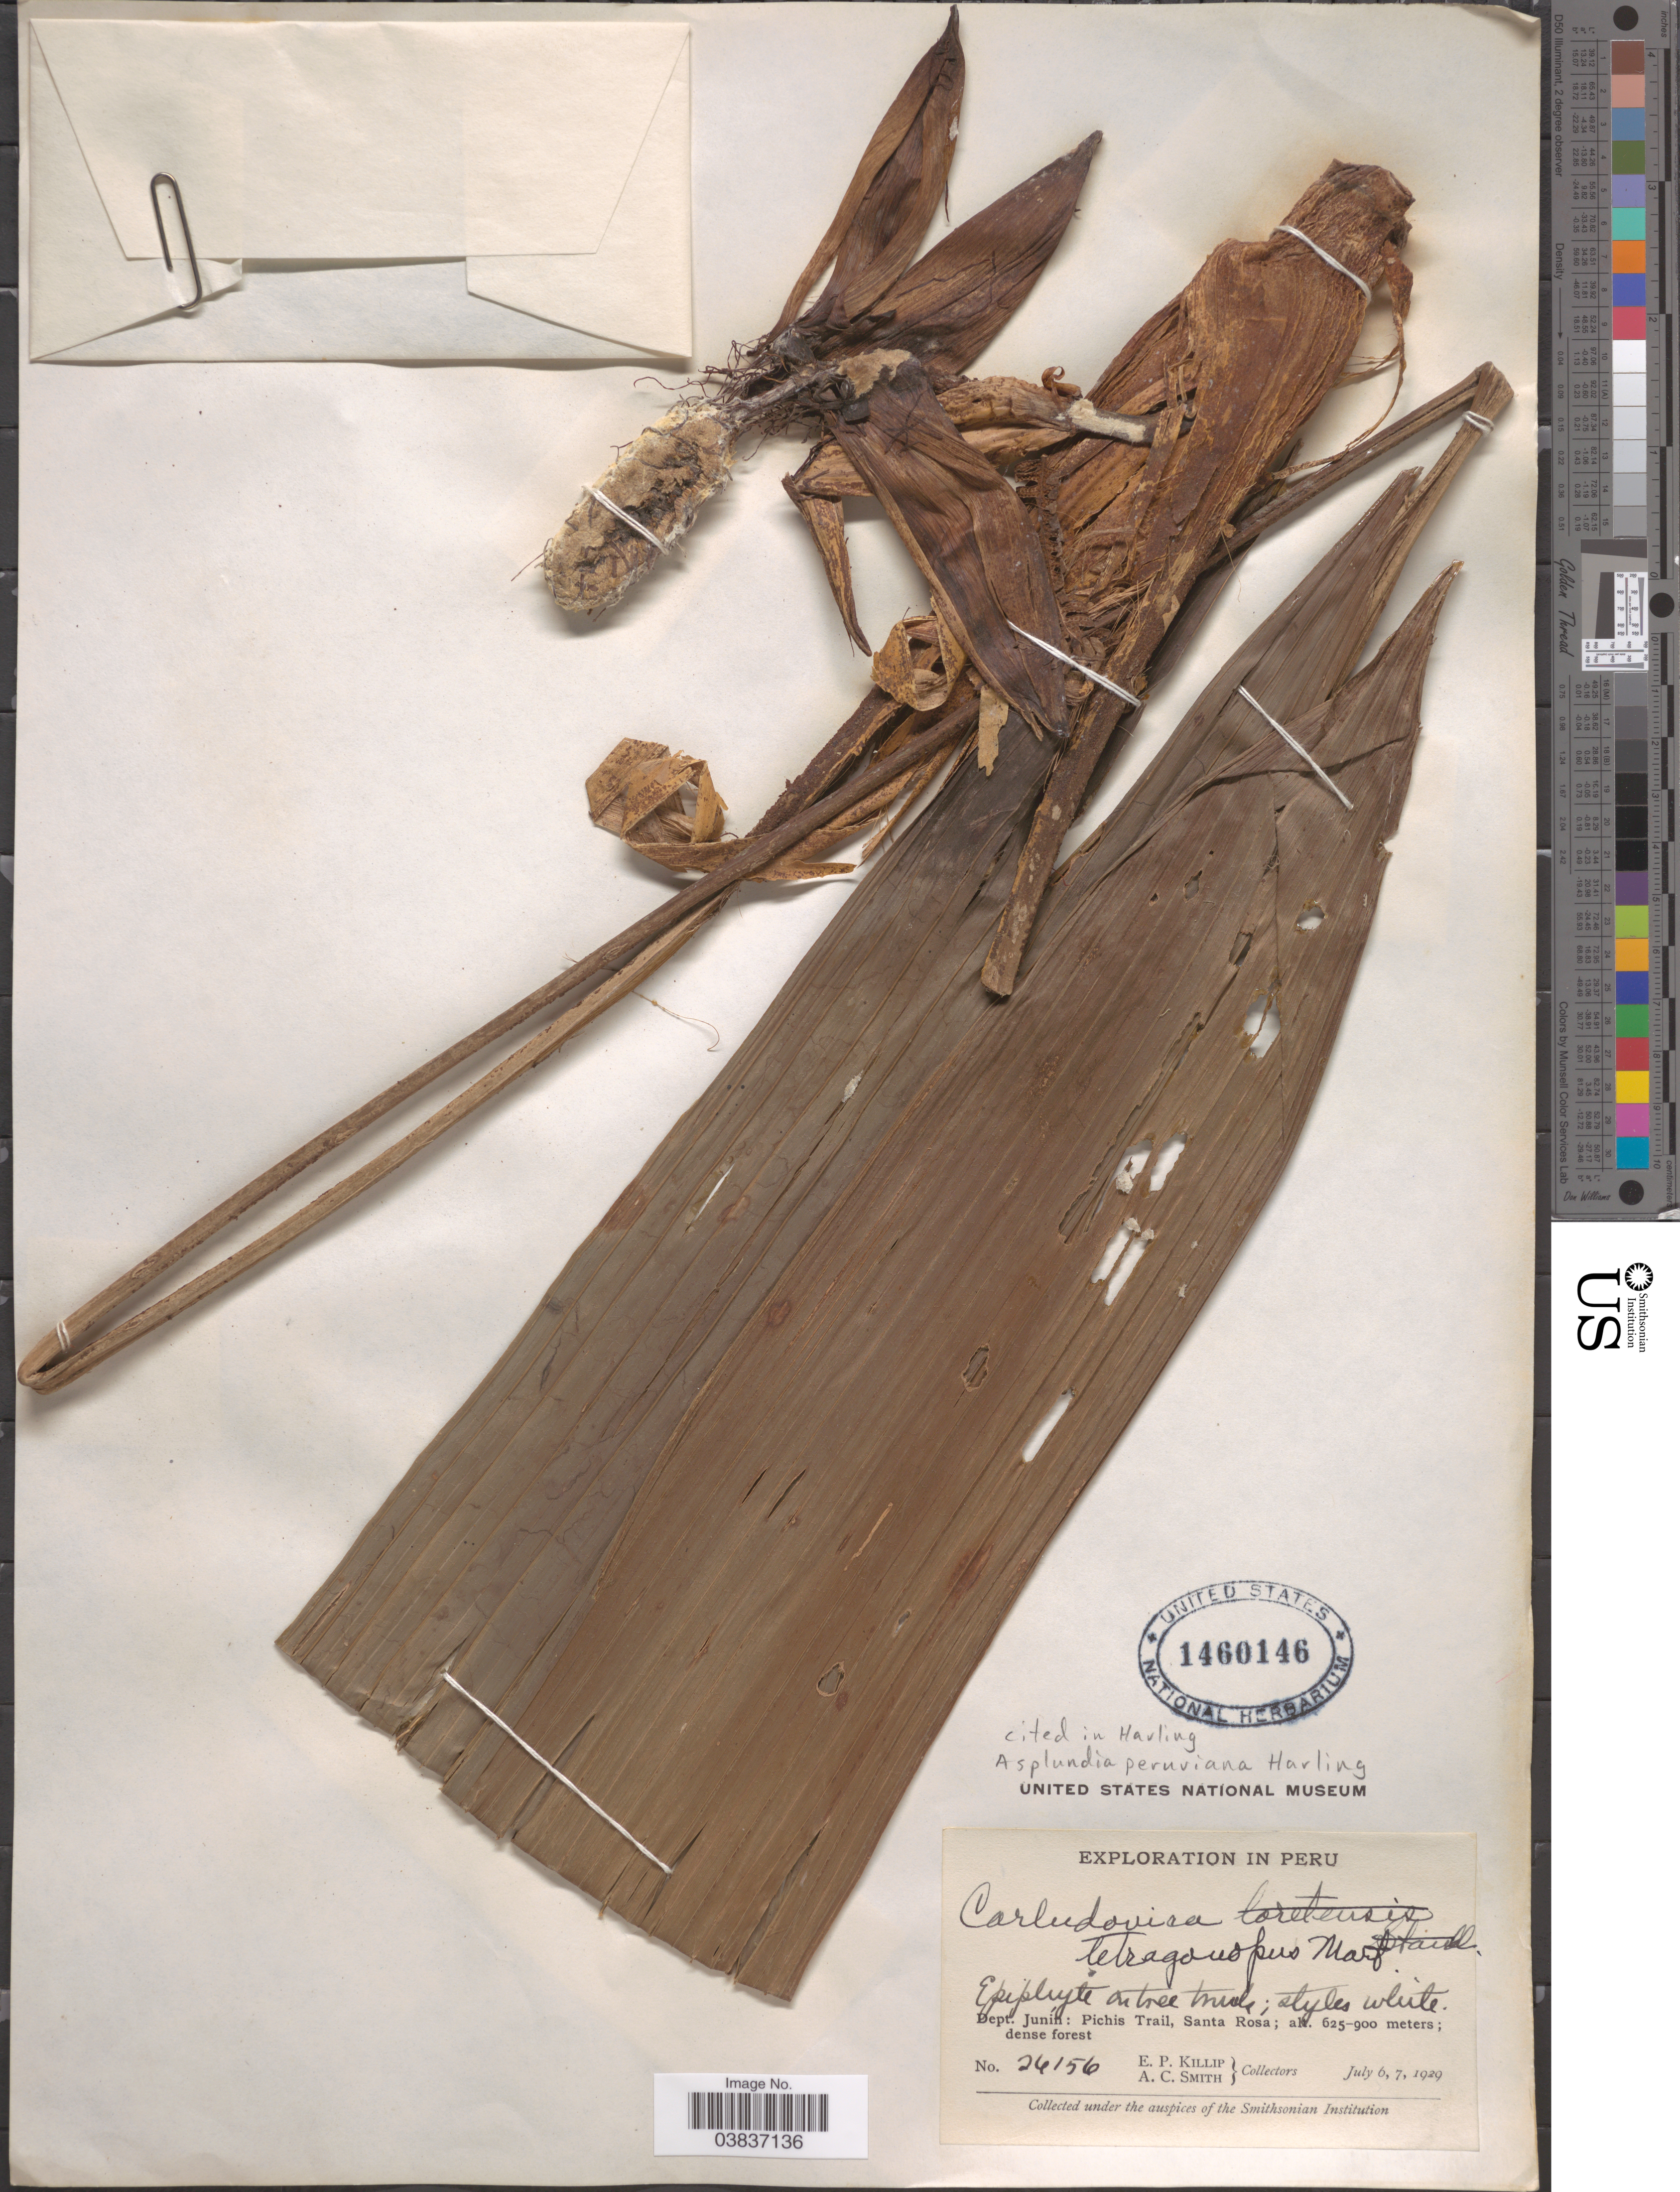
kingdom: Plantae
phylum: Tracheophyta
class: Liliopsida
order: Pandanales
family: Cyclanthaceae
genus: Asplundia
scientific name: Asplundia peruviana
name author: Harling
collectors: E. P. Killip & A. C. Smith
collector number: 26156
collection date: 1929-07-06/1929-07-07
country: Peru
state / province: Junín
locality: Dept. Junín: Pichis Trail, Santa Rosa.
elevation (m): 625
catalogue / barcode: US 1460146